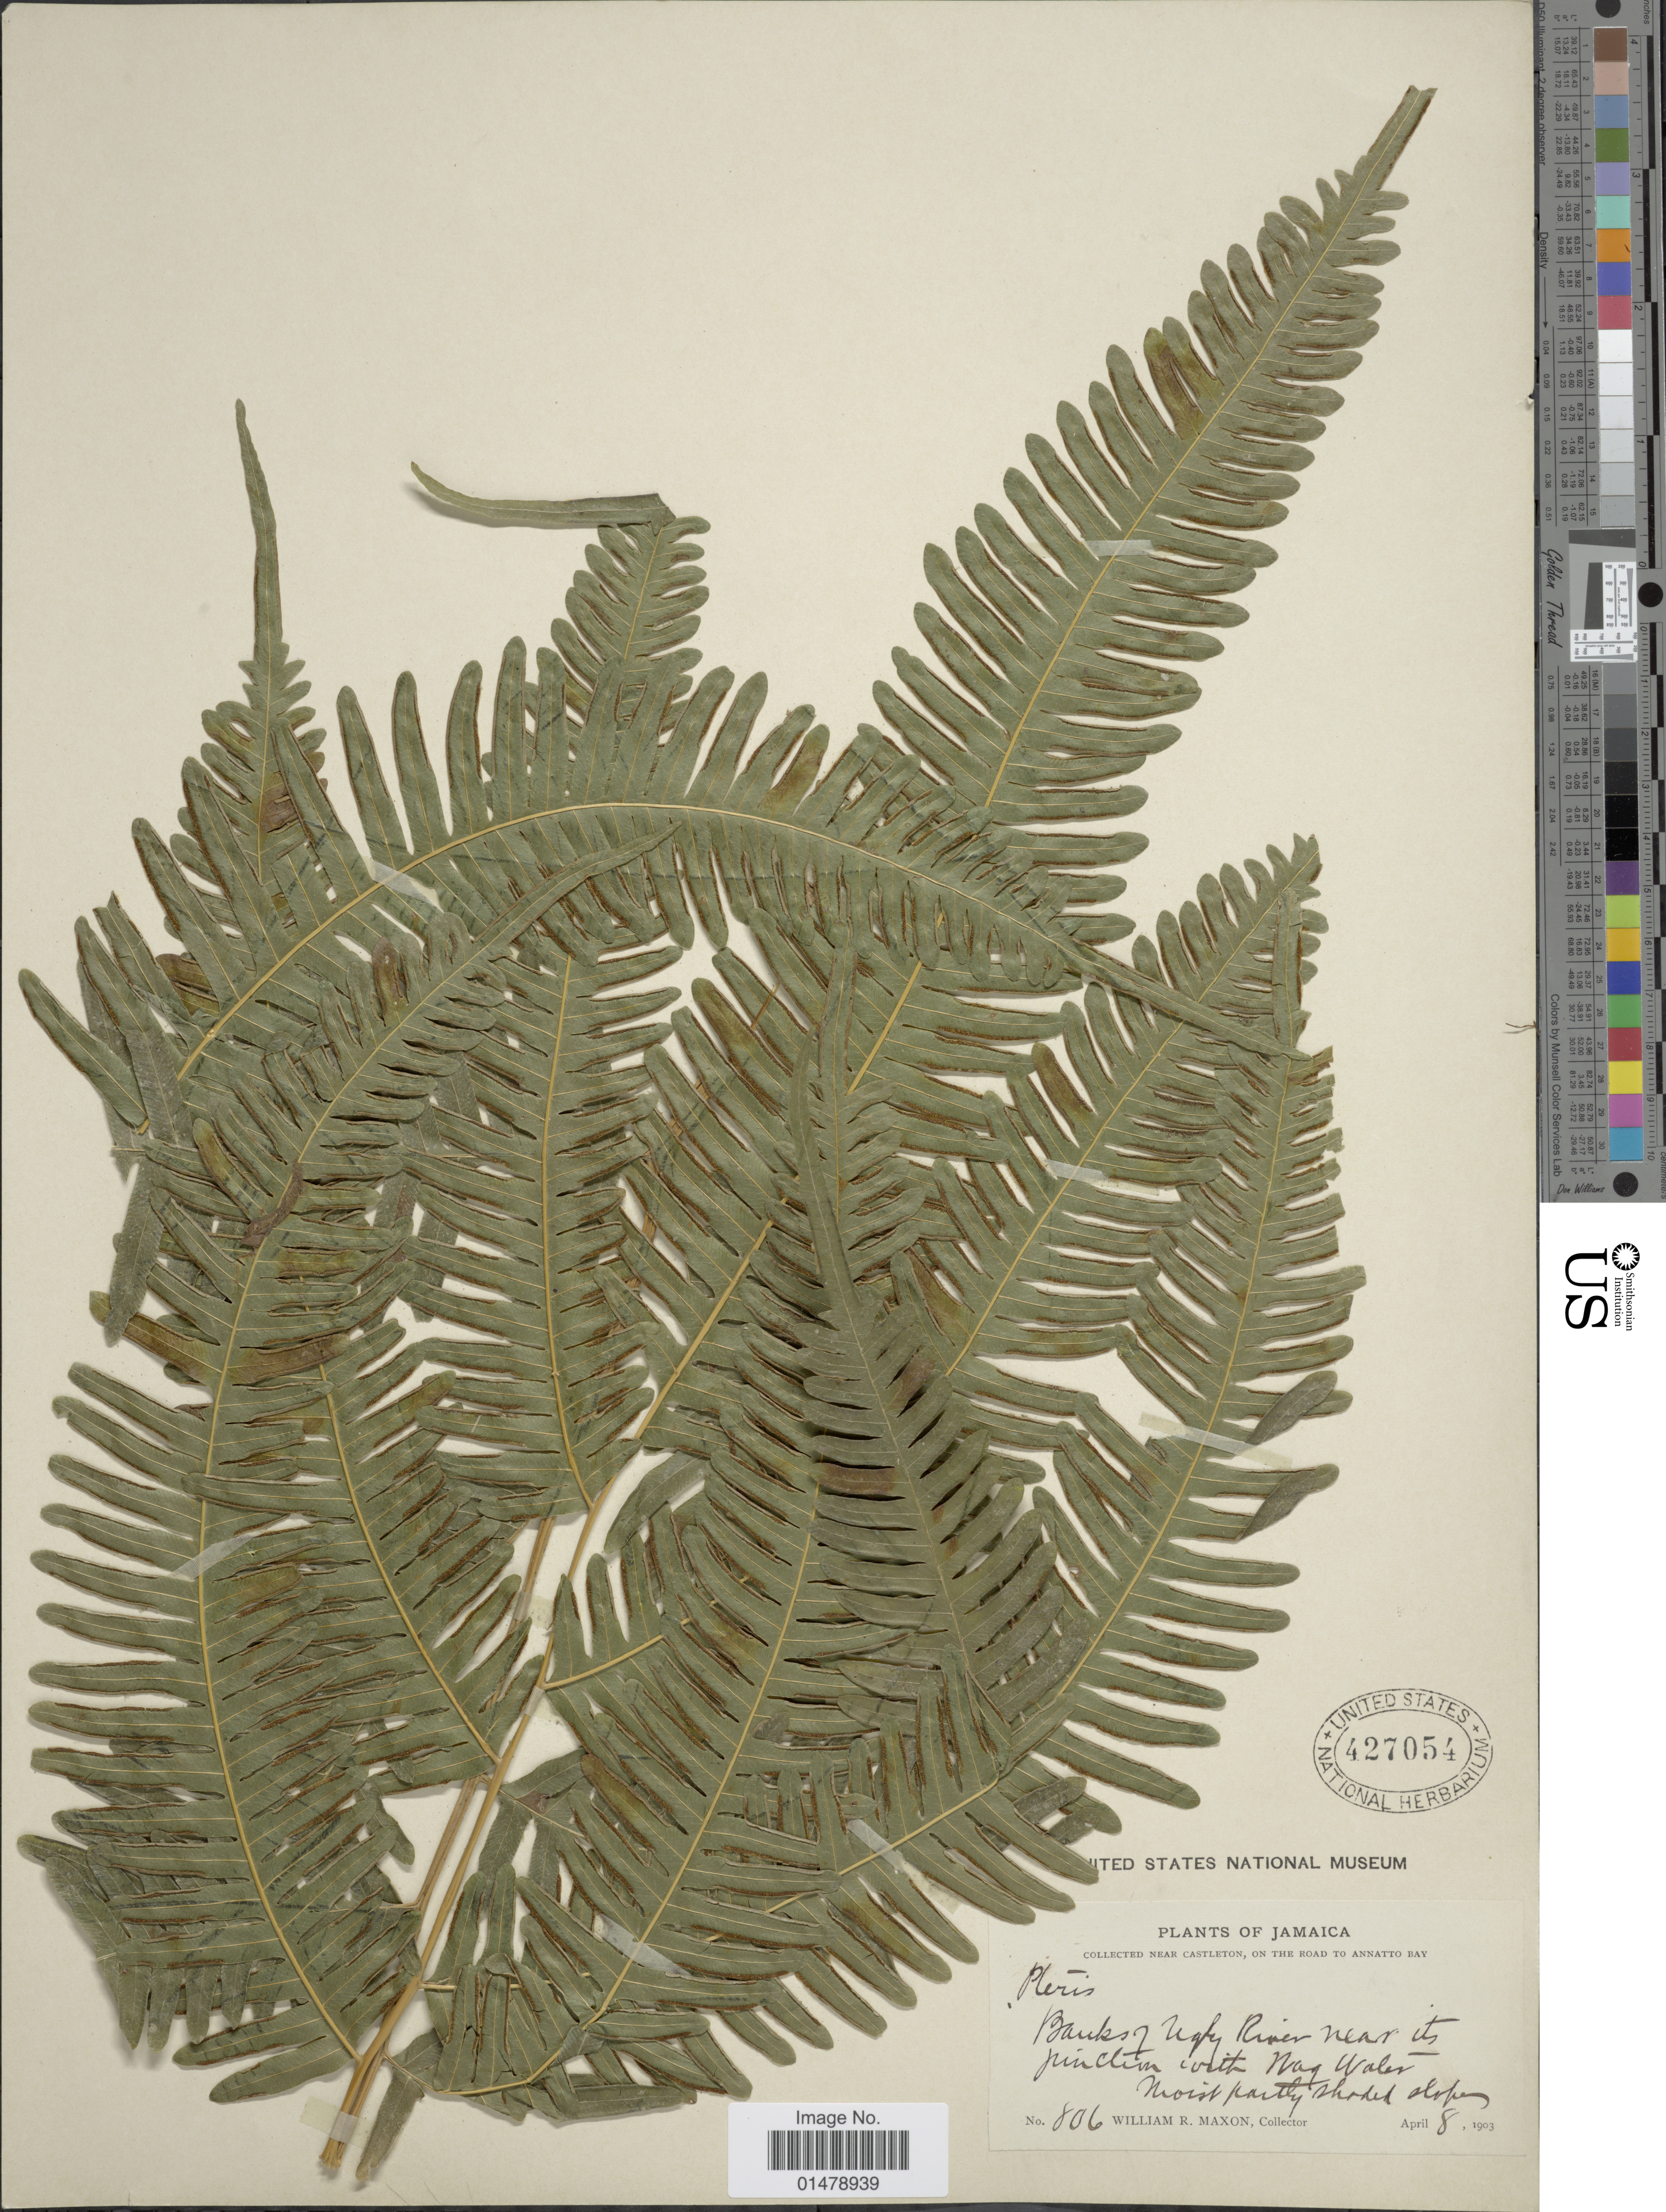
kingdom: Plantae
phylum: Tracheophyta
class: Polypodiopsida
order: Polypodiales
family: Pteridaceae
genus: Pteris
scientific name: Pteris quadriaurita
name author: Retz.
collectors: W. R. Maxon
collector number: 806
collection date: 1903-04-08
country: Jamaica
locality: Near Castleton, on the road to Annatto Bay. Banks of Ugly River near its junction with Wag Water.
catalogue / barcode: US 427054